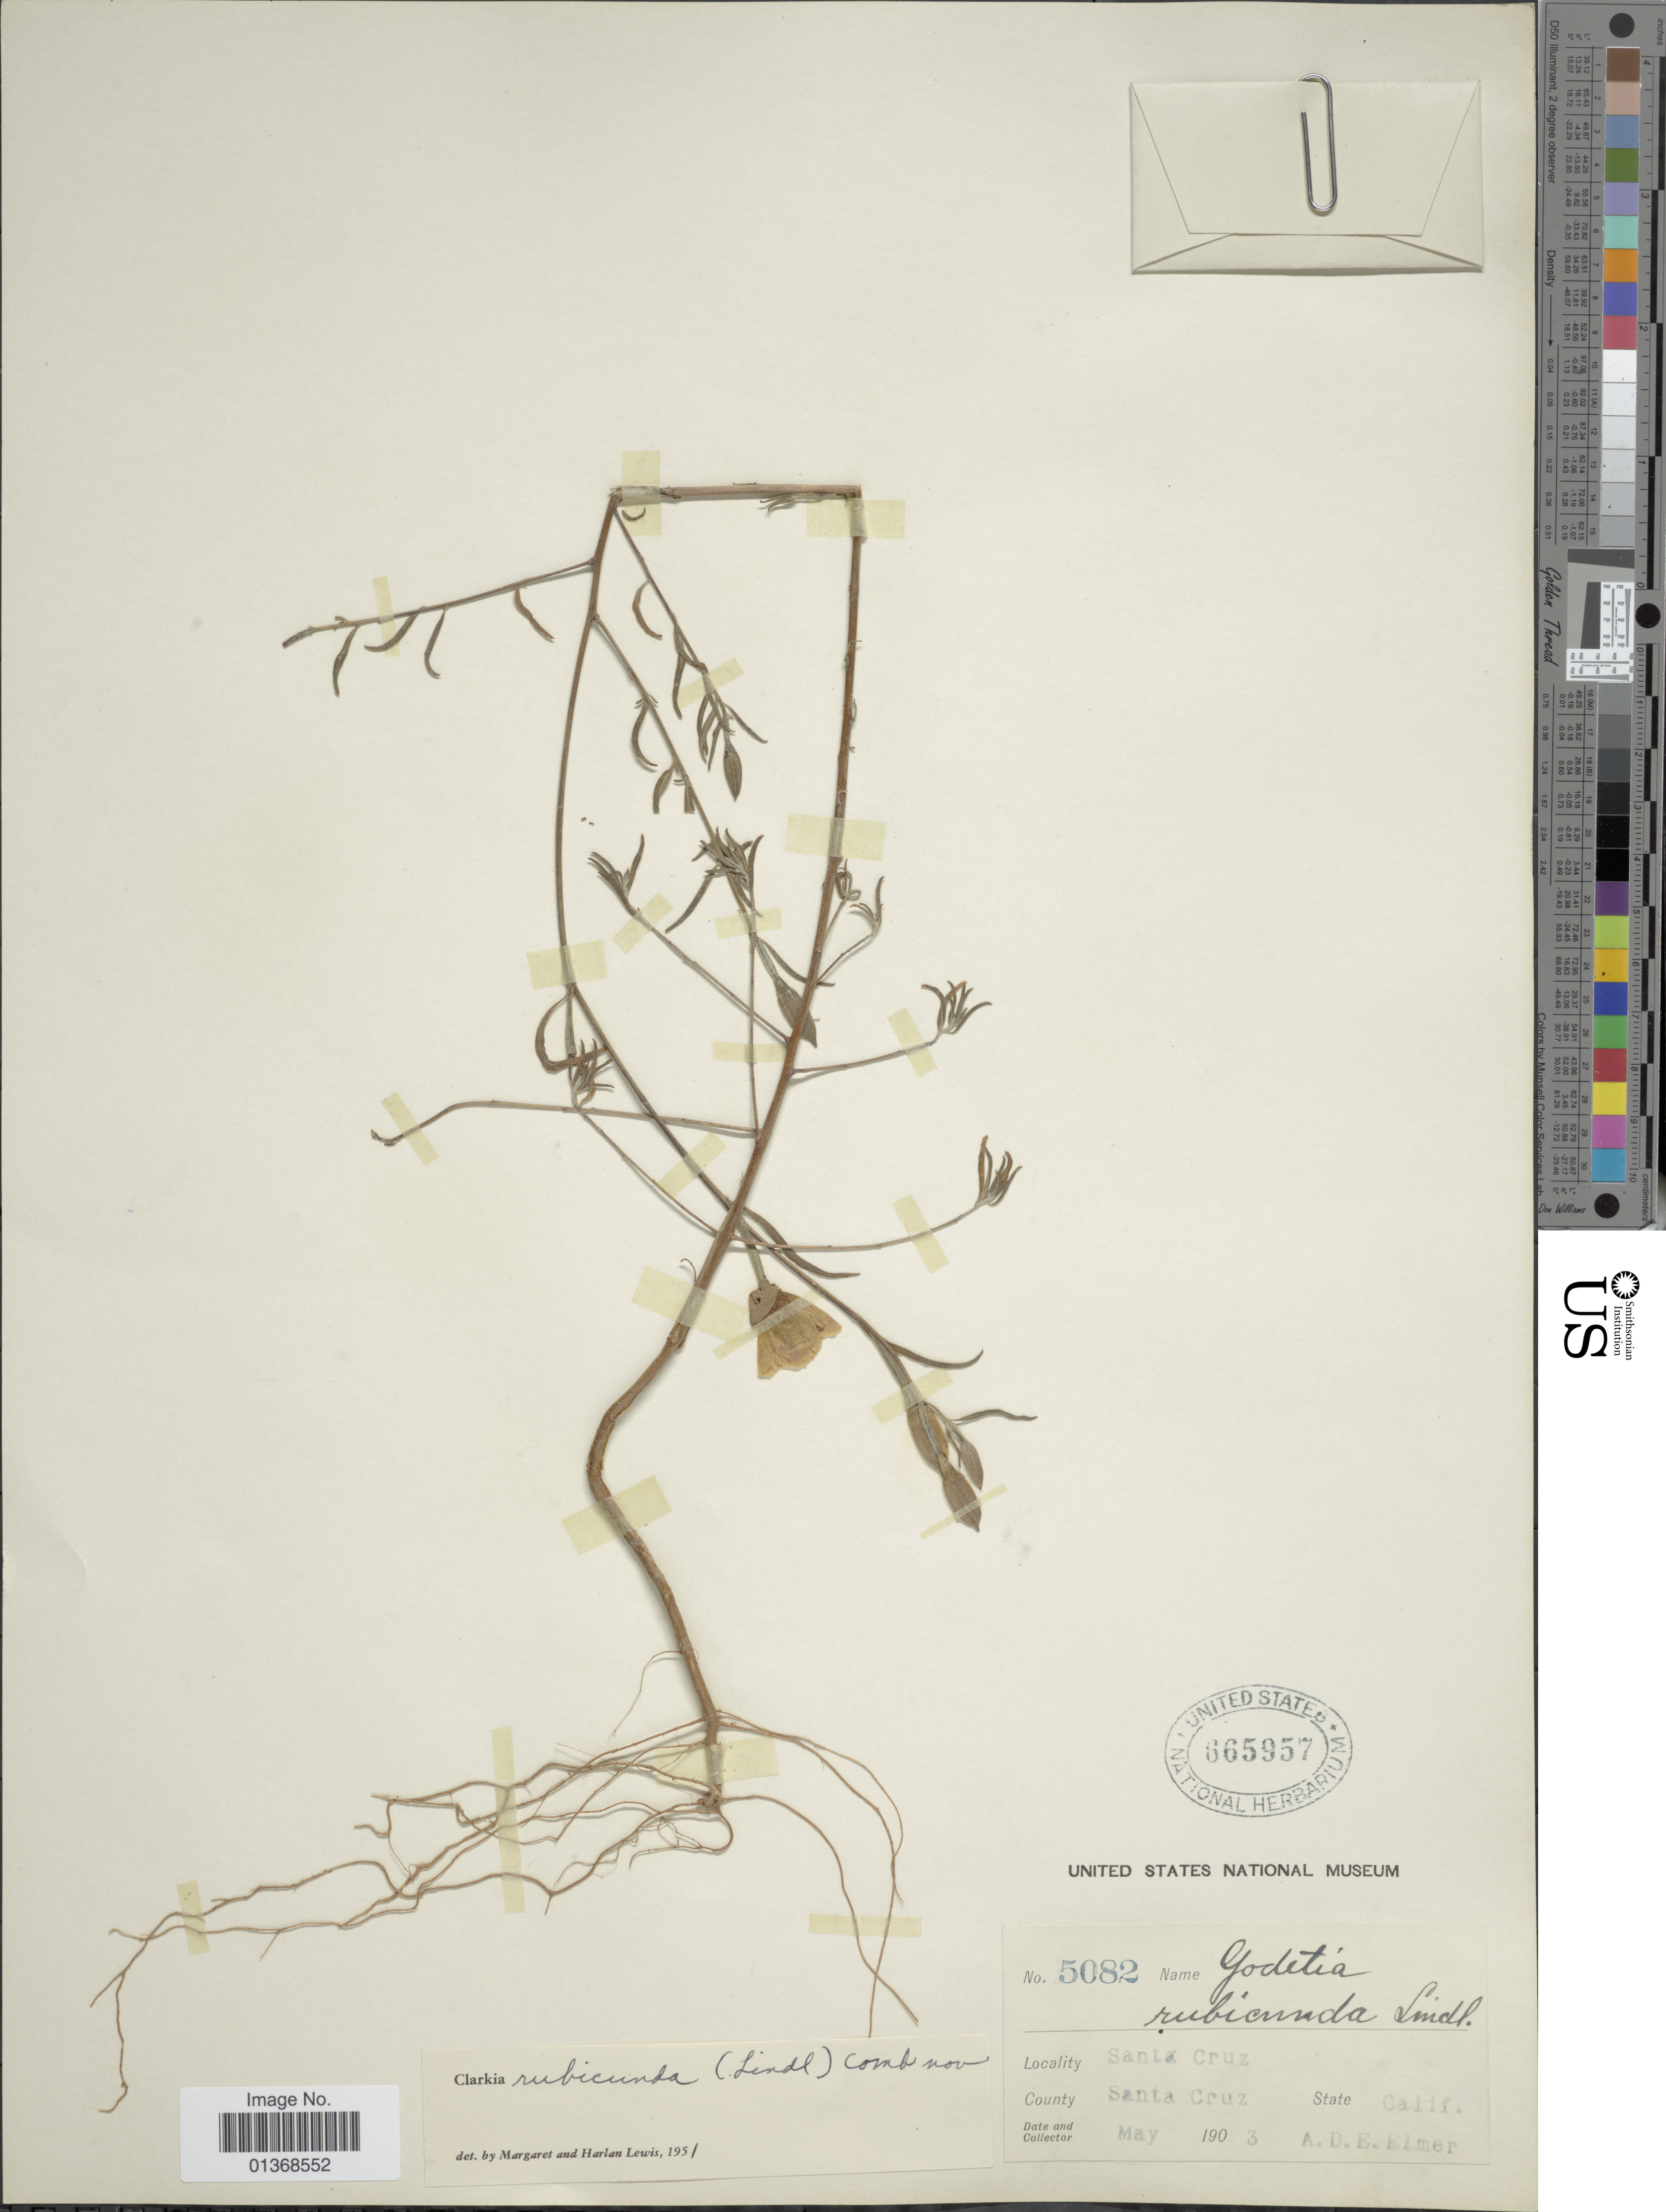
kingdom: Plantae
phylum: Tracheophyta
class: Magnoliopsida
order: Myrtales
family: Onagraceae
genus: Clarkia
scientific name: Clarkia rubicunda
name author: (Lindl.) F. H. Lewis & M.R. Lewis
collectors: A. D. E. Elmer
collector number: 5082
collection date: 1903-05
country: United States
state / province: California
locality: Santa Cruz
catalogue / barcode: US 665957